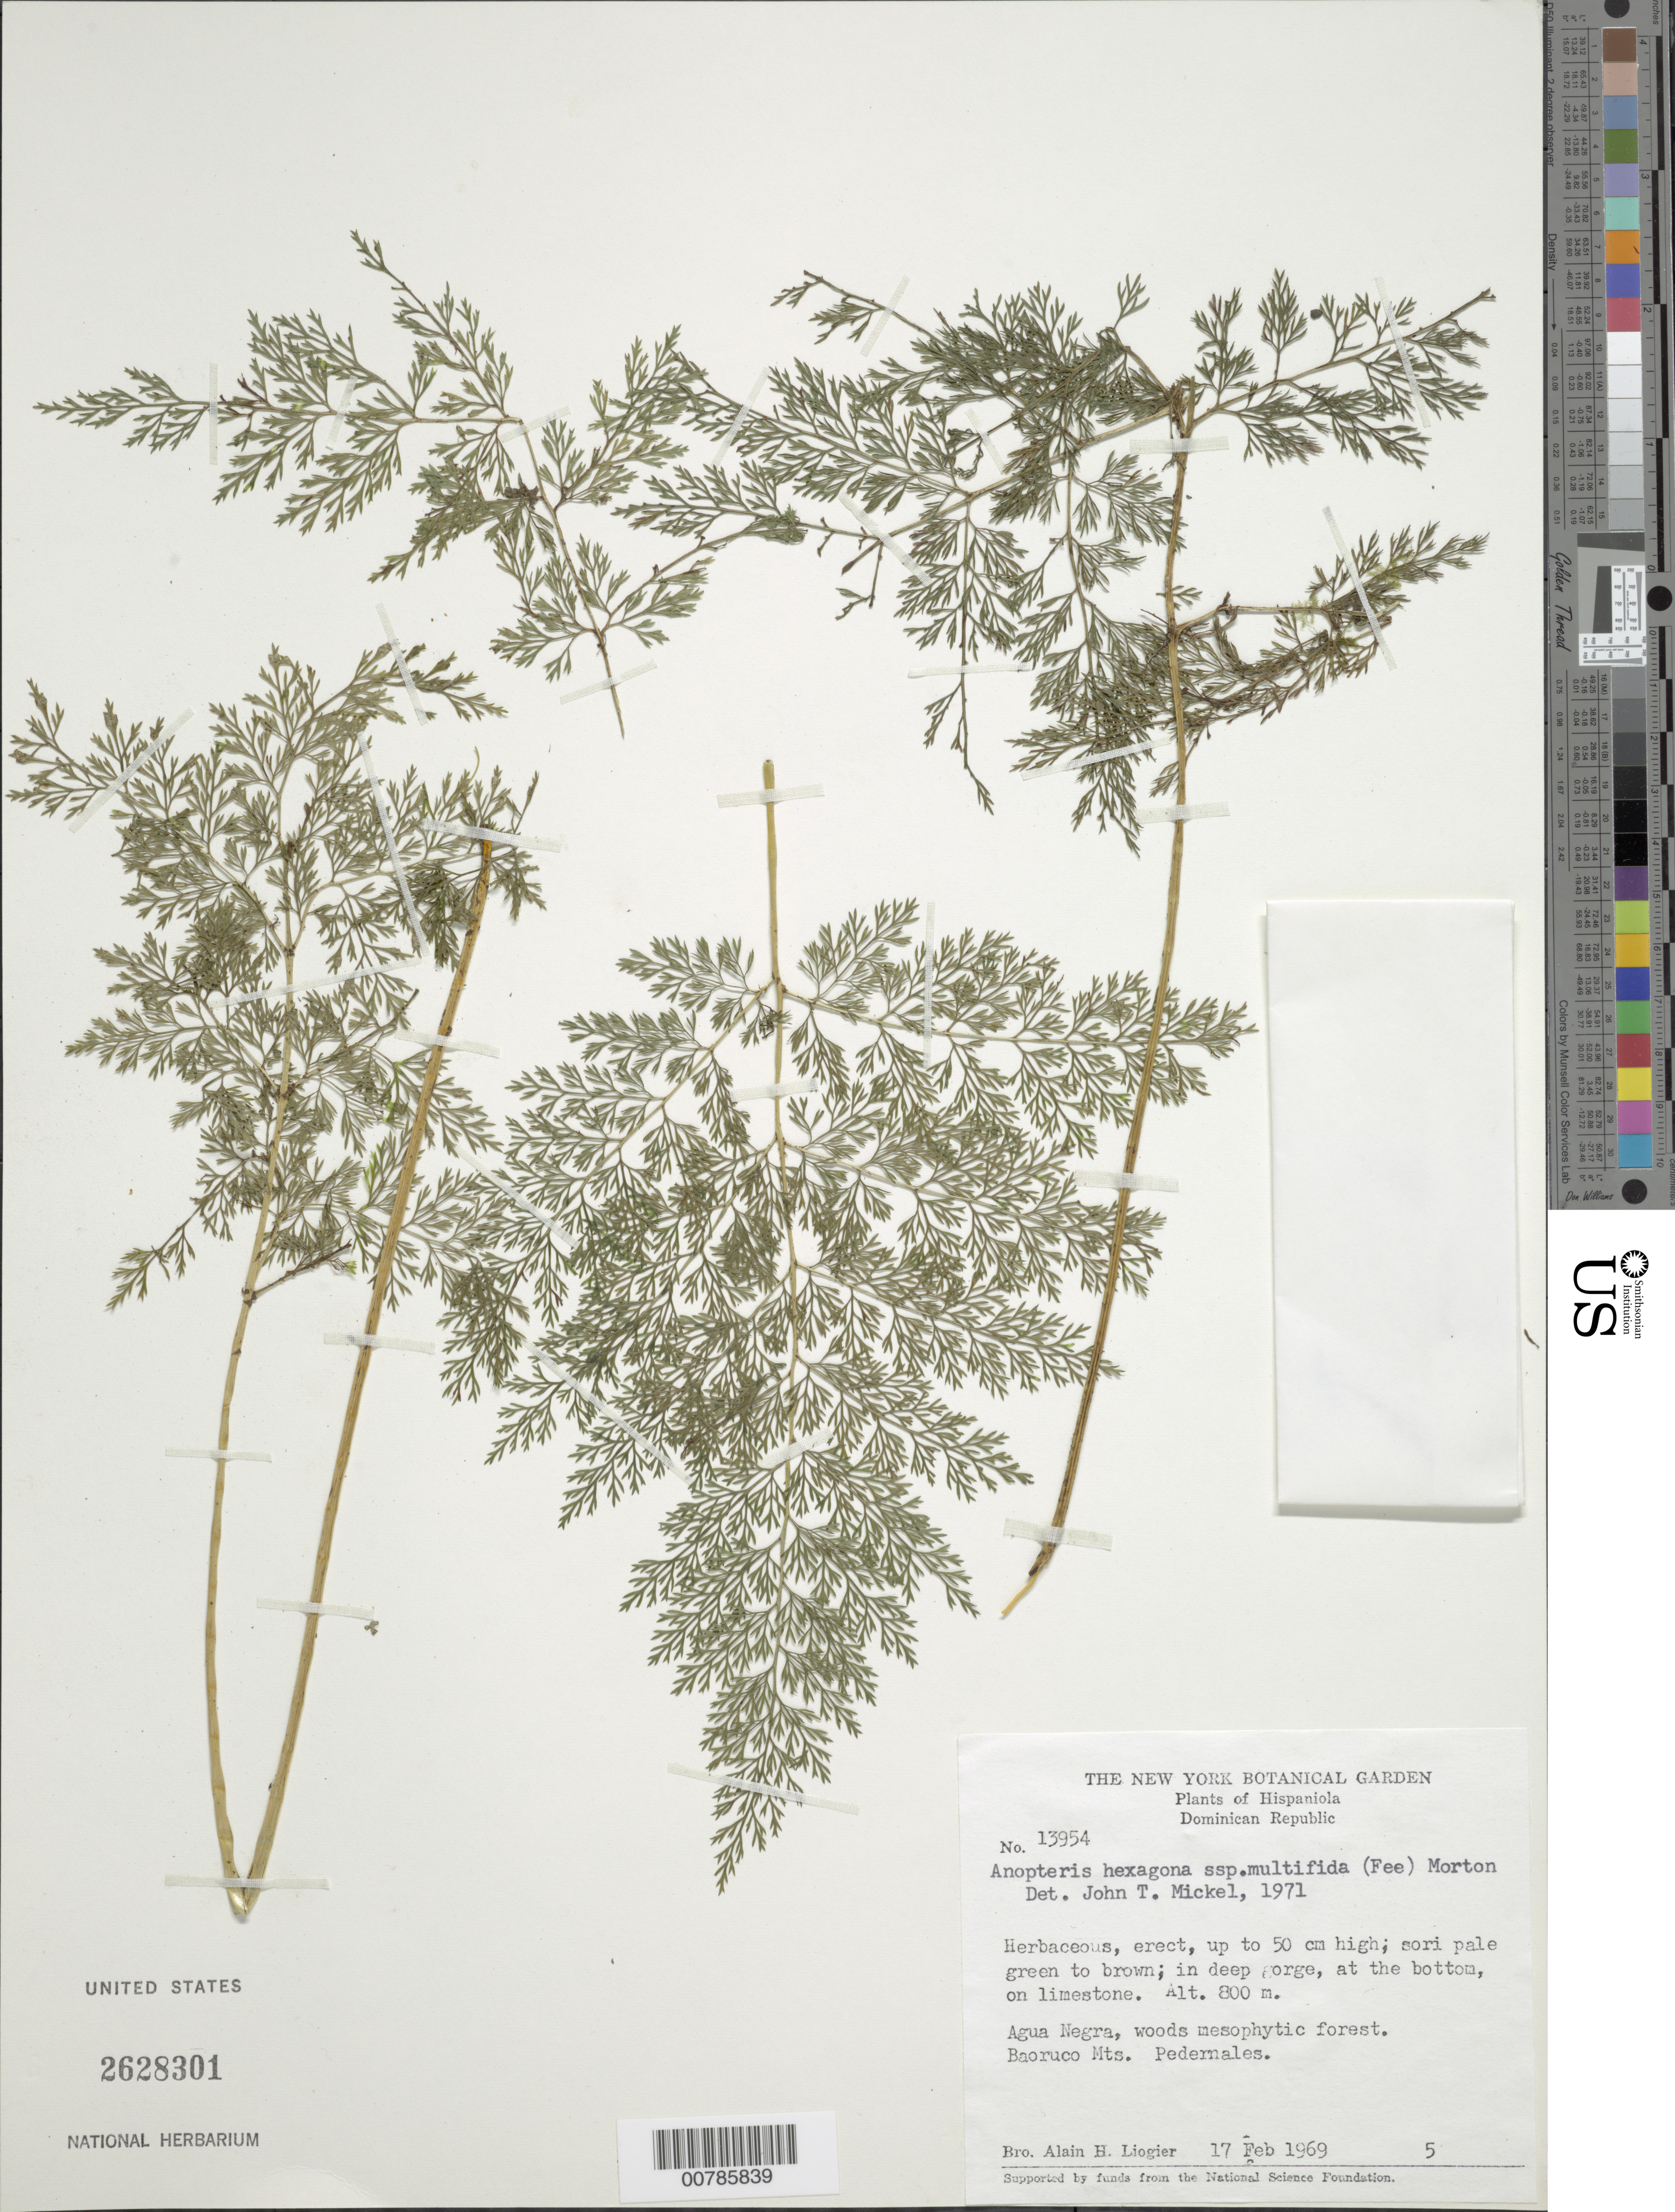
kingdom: Plantae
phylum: Tracheophyta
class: Polypodiopsida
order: Polypodiales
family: Pteridaceae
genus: Pteris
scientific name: Pteris hexagona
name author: (L.) Proctor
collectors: A. H. Liogier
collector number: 13954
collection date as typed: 17 Feb 1969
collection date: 1969-02-17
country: Dominican Republic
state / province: Pedernales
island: Hispaniola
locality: Agua Negra, Baoruco Mts.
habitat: Woods mesophytic forest, in deep gorge at the bottom, on limestone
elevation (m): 800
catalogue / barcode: US 2628301